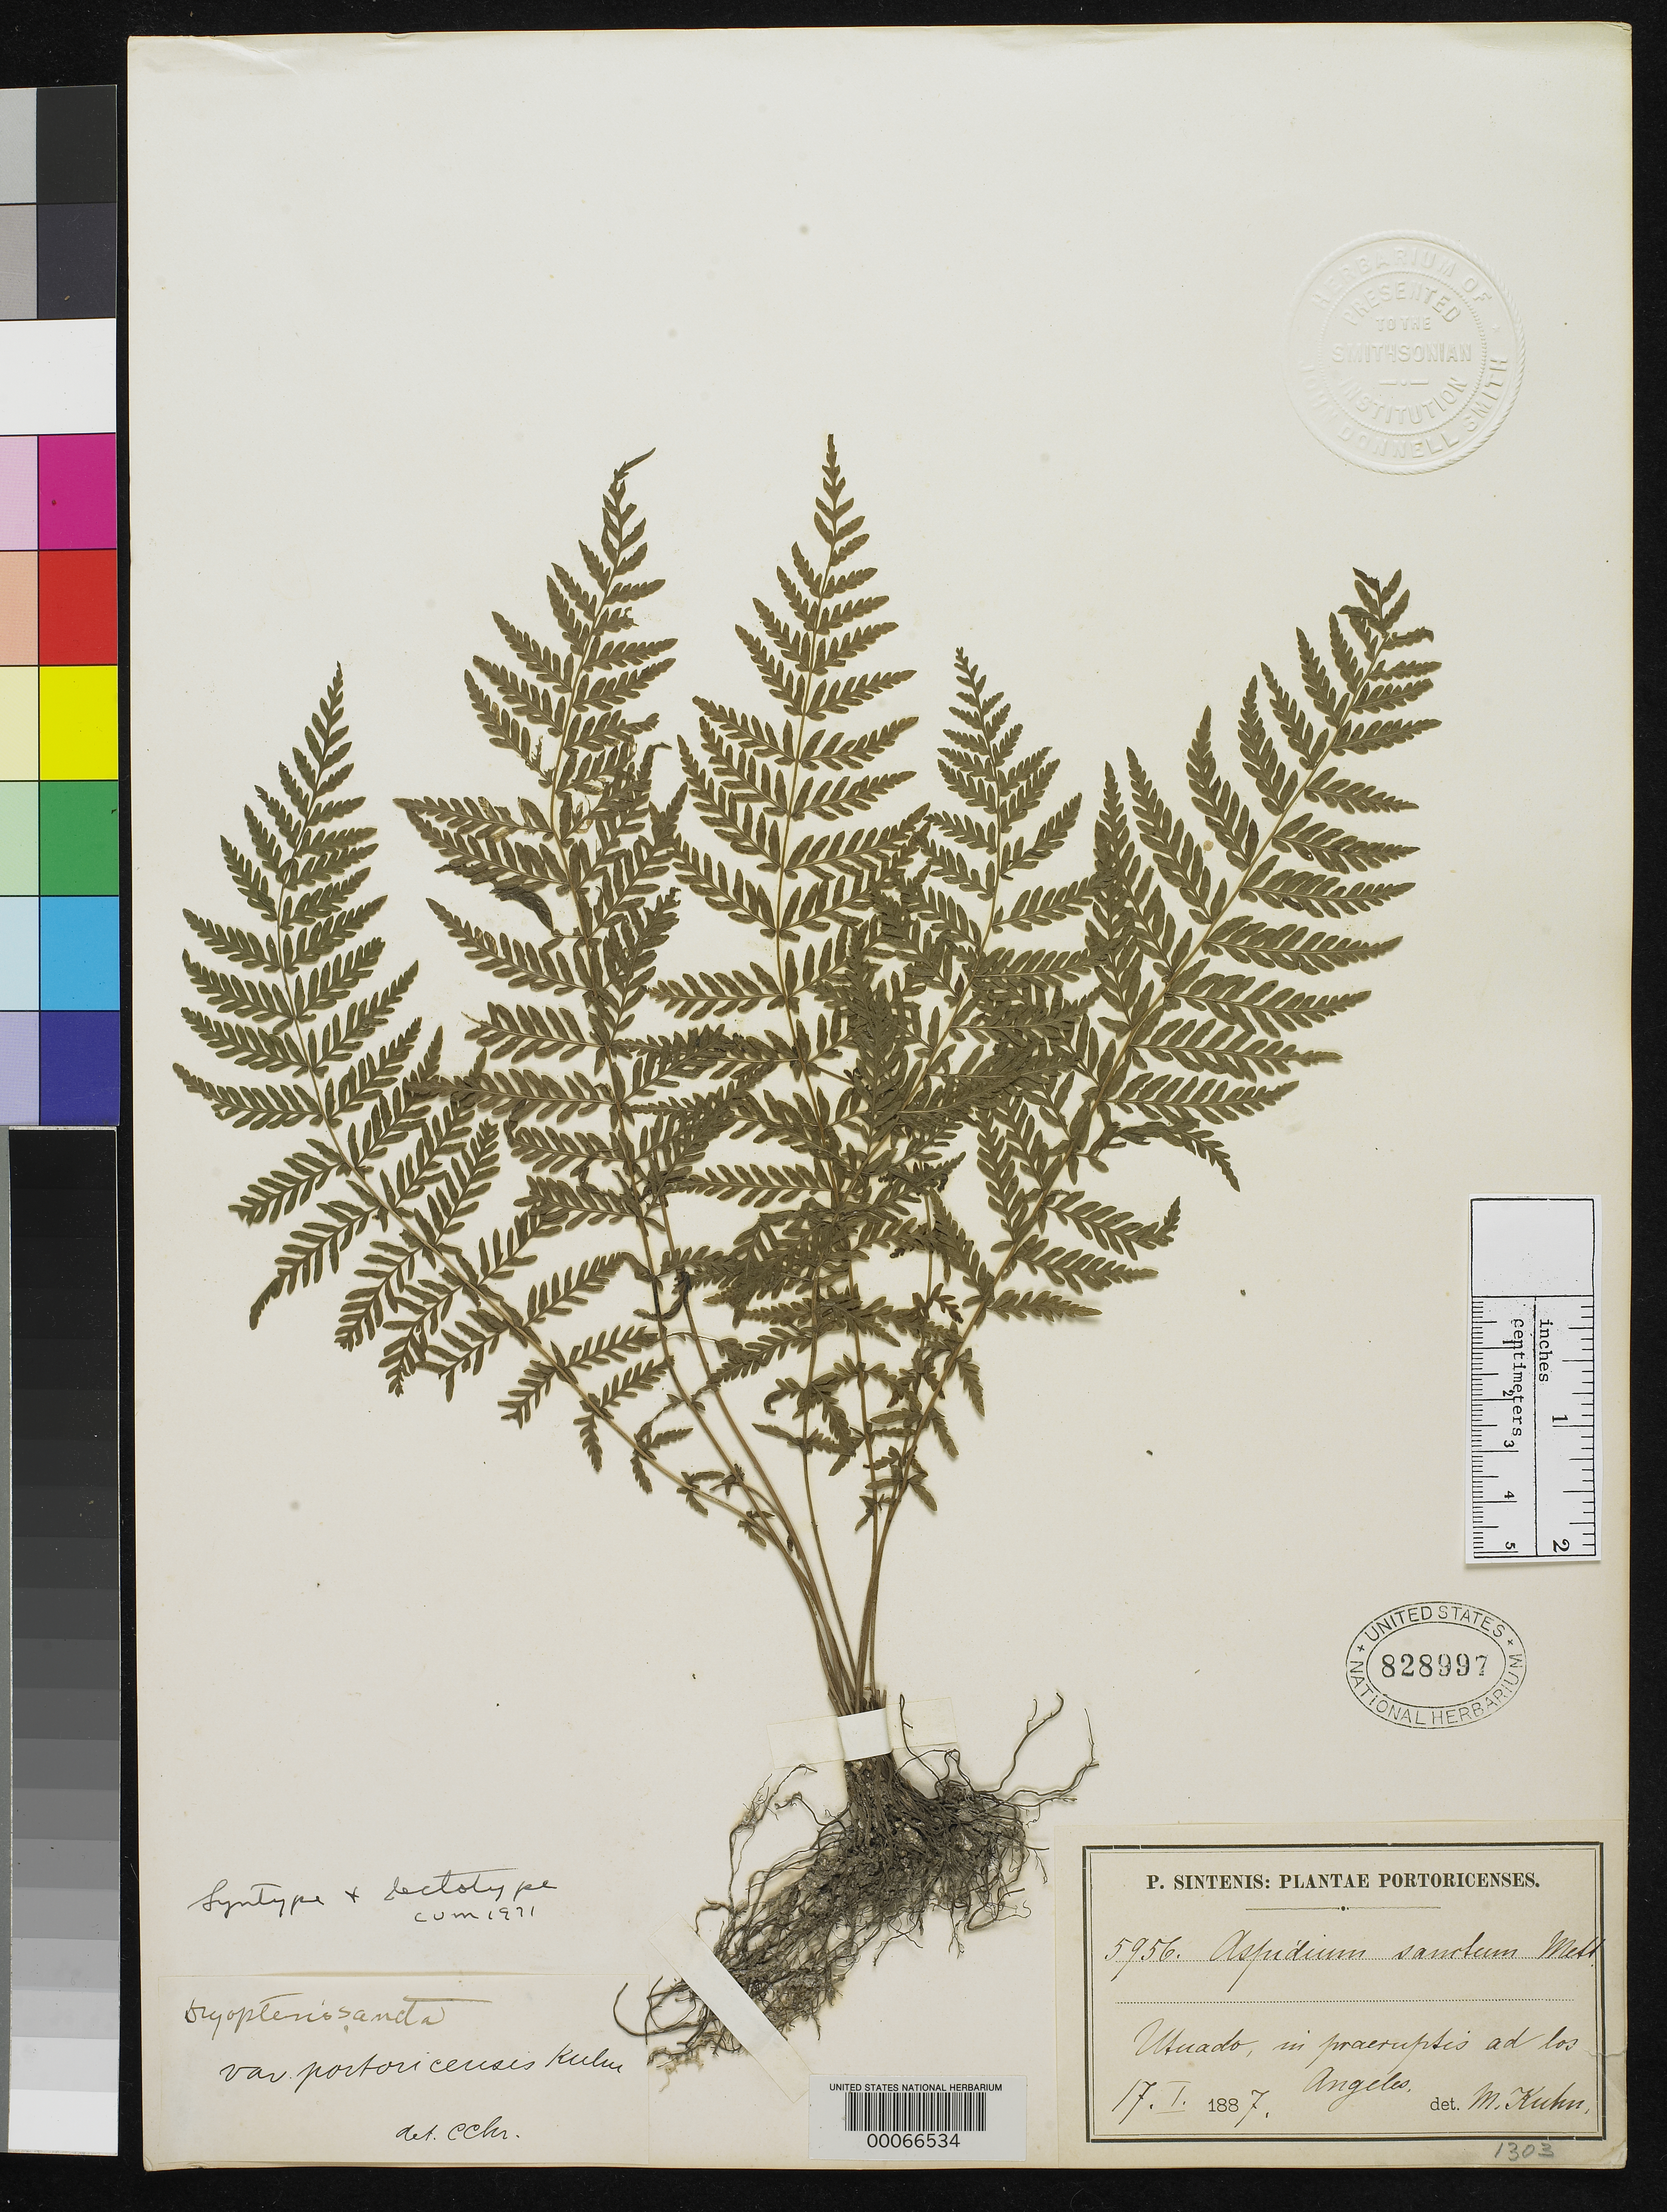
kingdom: Plantae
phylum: Tracheophyta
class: Polypodiopsida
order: Polypodiales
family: Dryopteridaceae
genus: Dryopteris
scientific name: Dryopteris sancta var. portoricensis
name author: C. Chr.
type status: Type Collection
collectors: P. Sintenis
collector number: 5956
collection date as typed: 17 Jan 1887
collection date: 1887-01-17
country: Puerto Rico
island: Greater Antilles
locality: Mirador, Los Angeles.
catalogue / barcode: US 828997